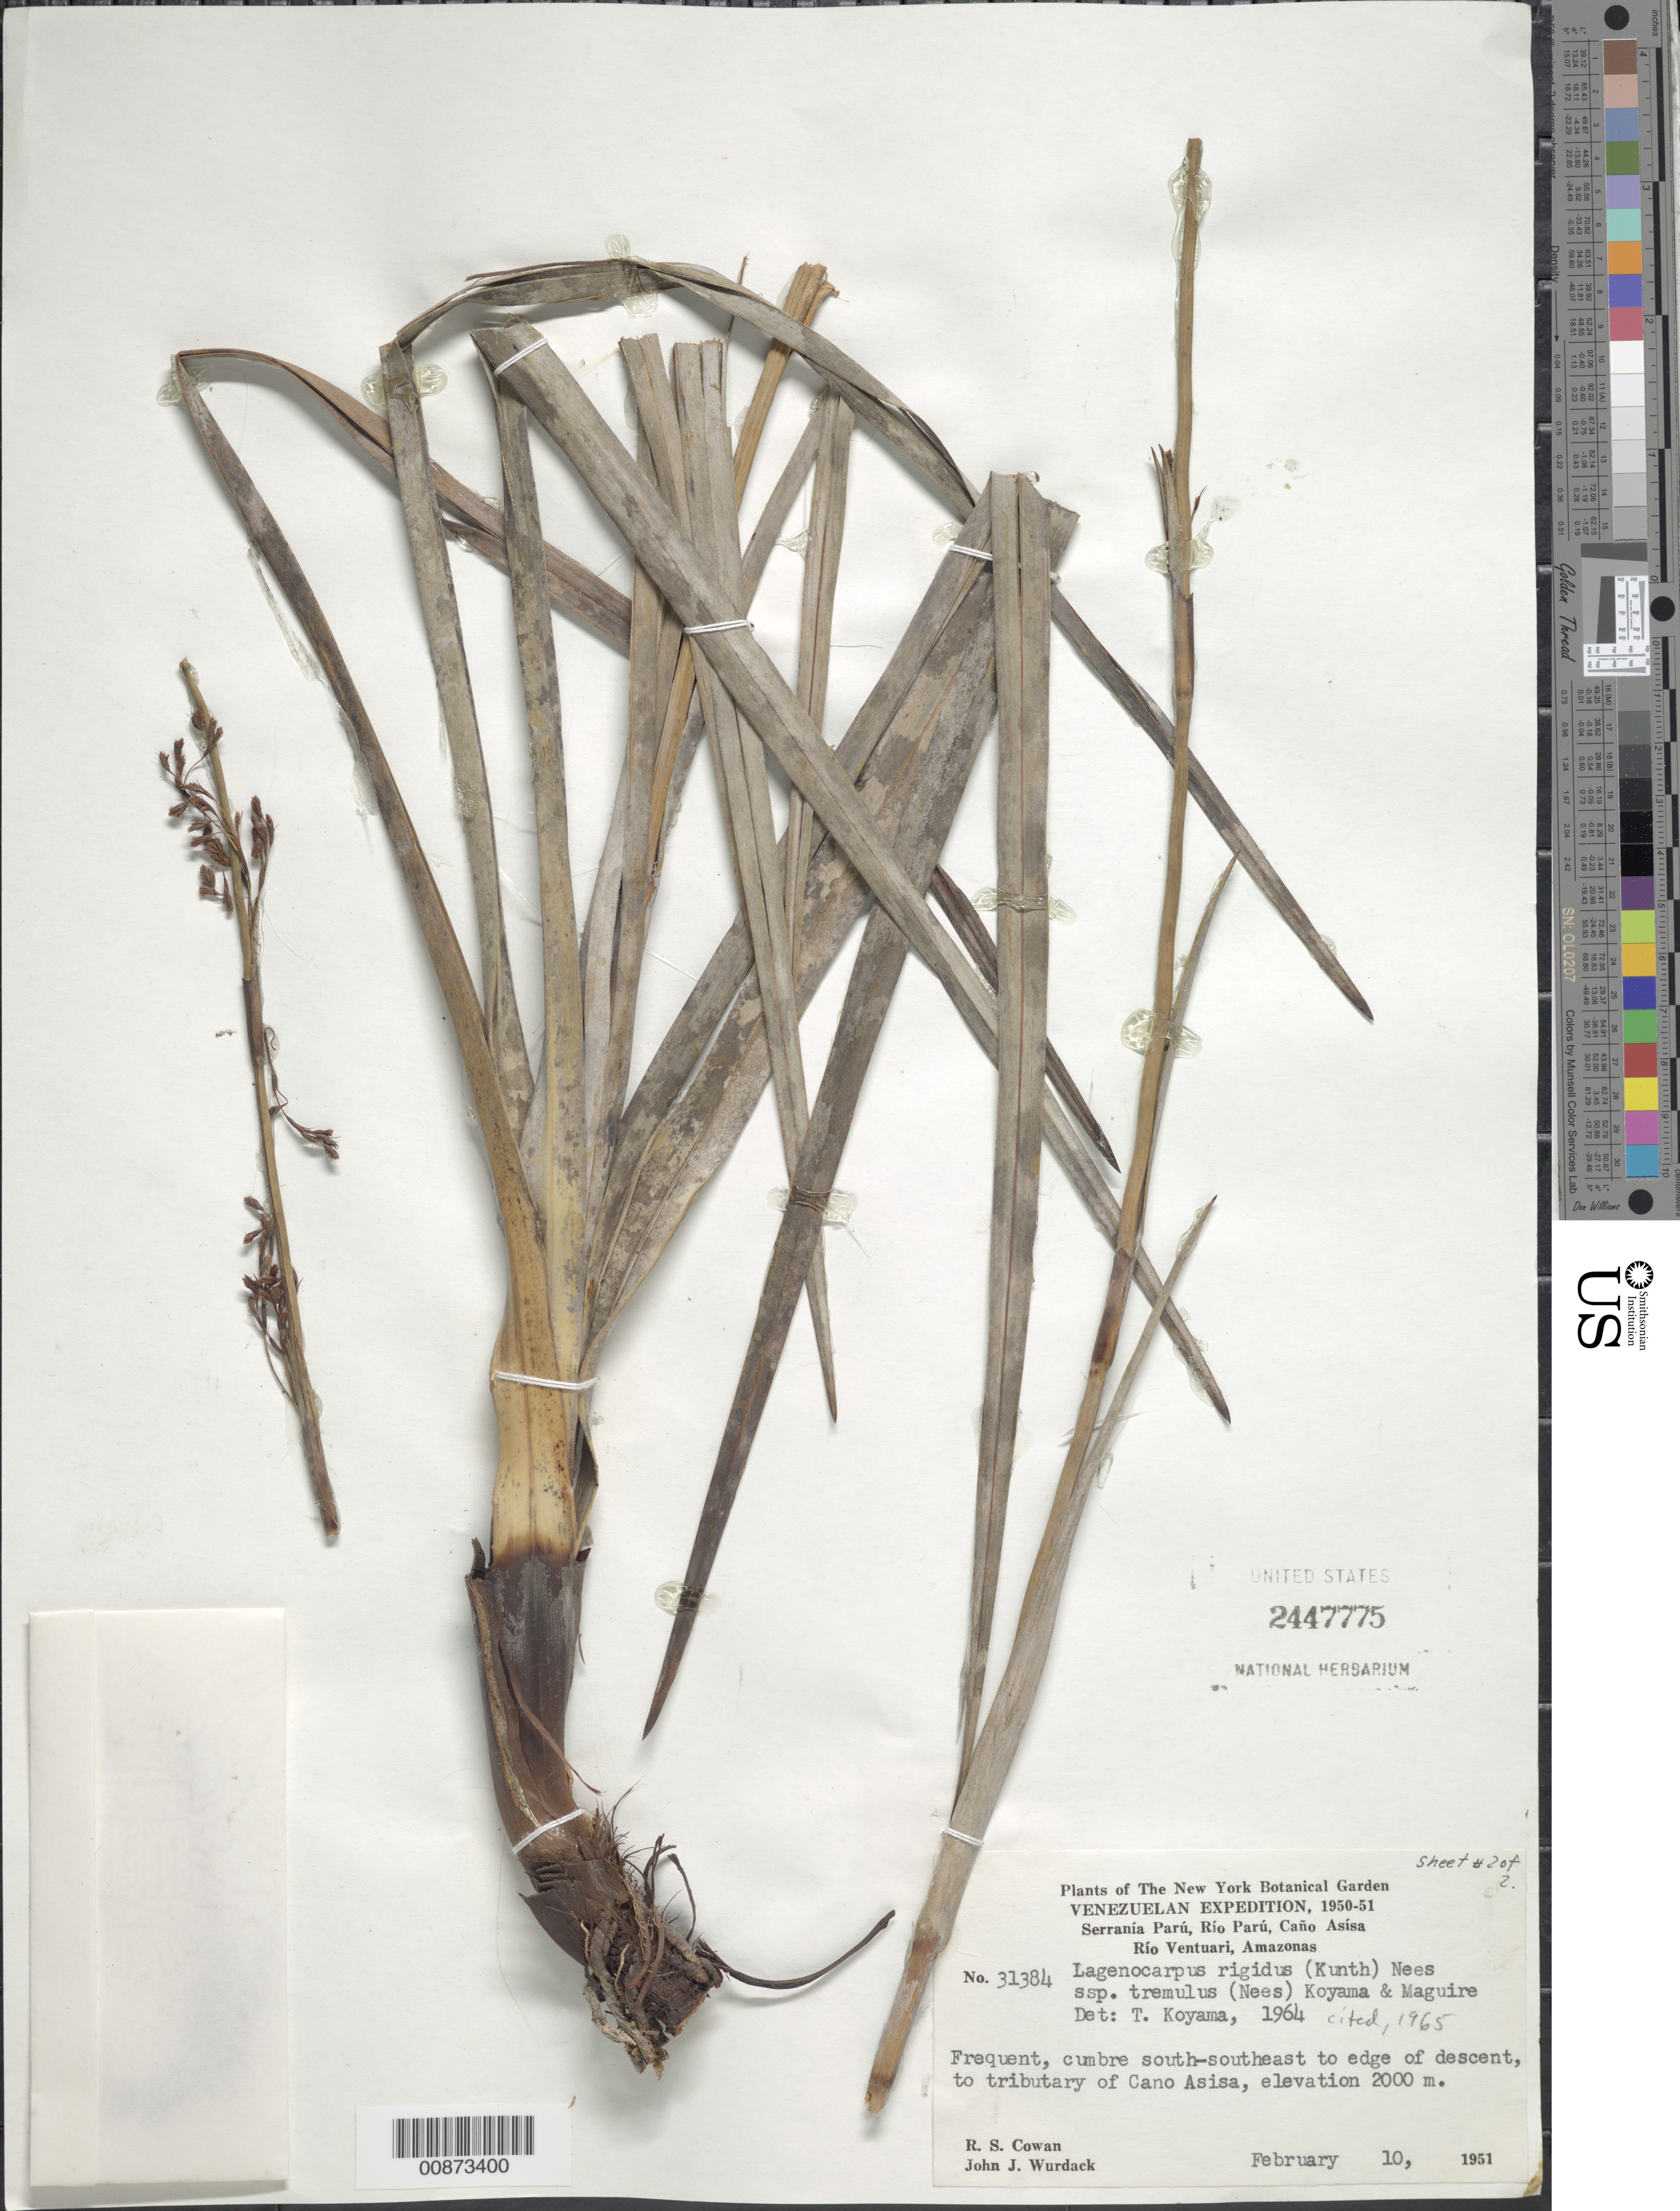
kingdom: Plantae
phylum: Tracheophyta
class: Liliopsida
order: Poales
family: Cyperaceae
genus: Lagenocarpus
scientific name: Lagenocarpus rigidus subsp. tremulus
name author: (Nees) T. Koyama & Maguire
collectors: R. S. Cowan & J. J. Wurdack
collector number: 31384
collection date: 1951-02-10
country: Venezuela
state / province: Amazonas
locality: Serrania Paru, Rio Paru, Cano Asisa Rio Ventuari, cumbre south-southeast to edge of descent to tributary of Cano Asisa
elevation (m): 2000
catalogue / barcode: US 2447775